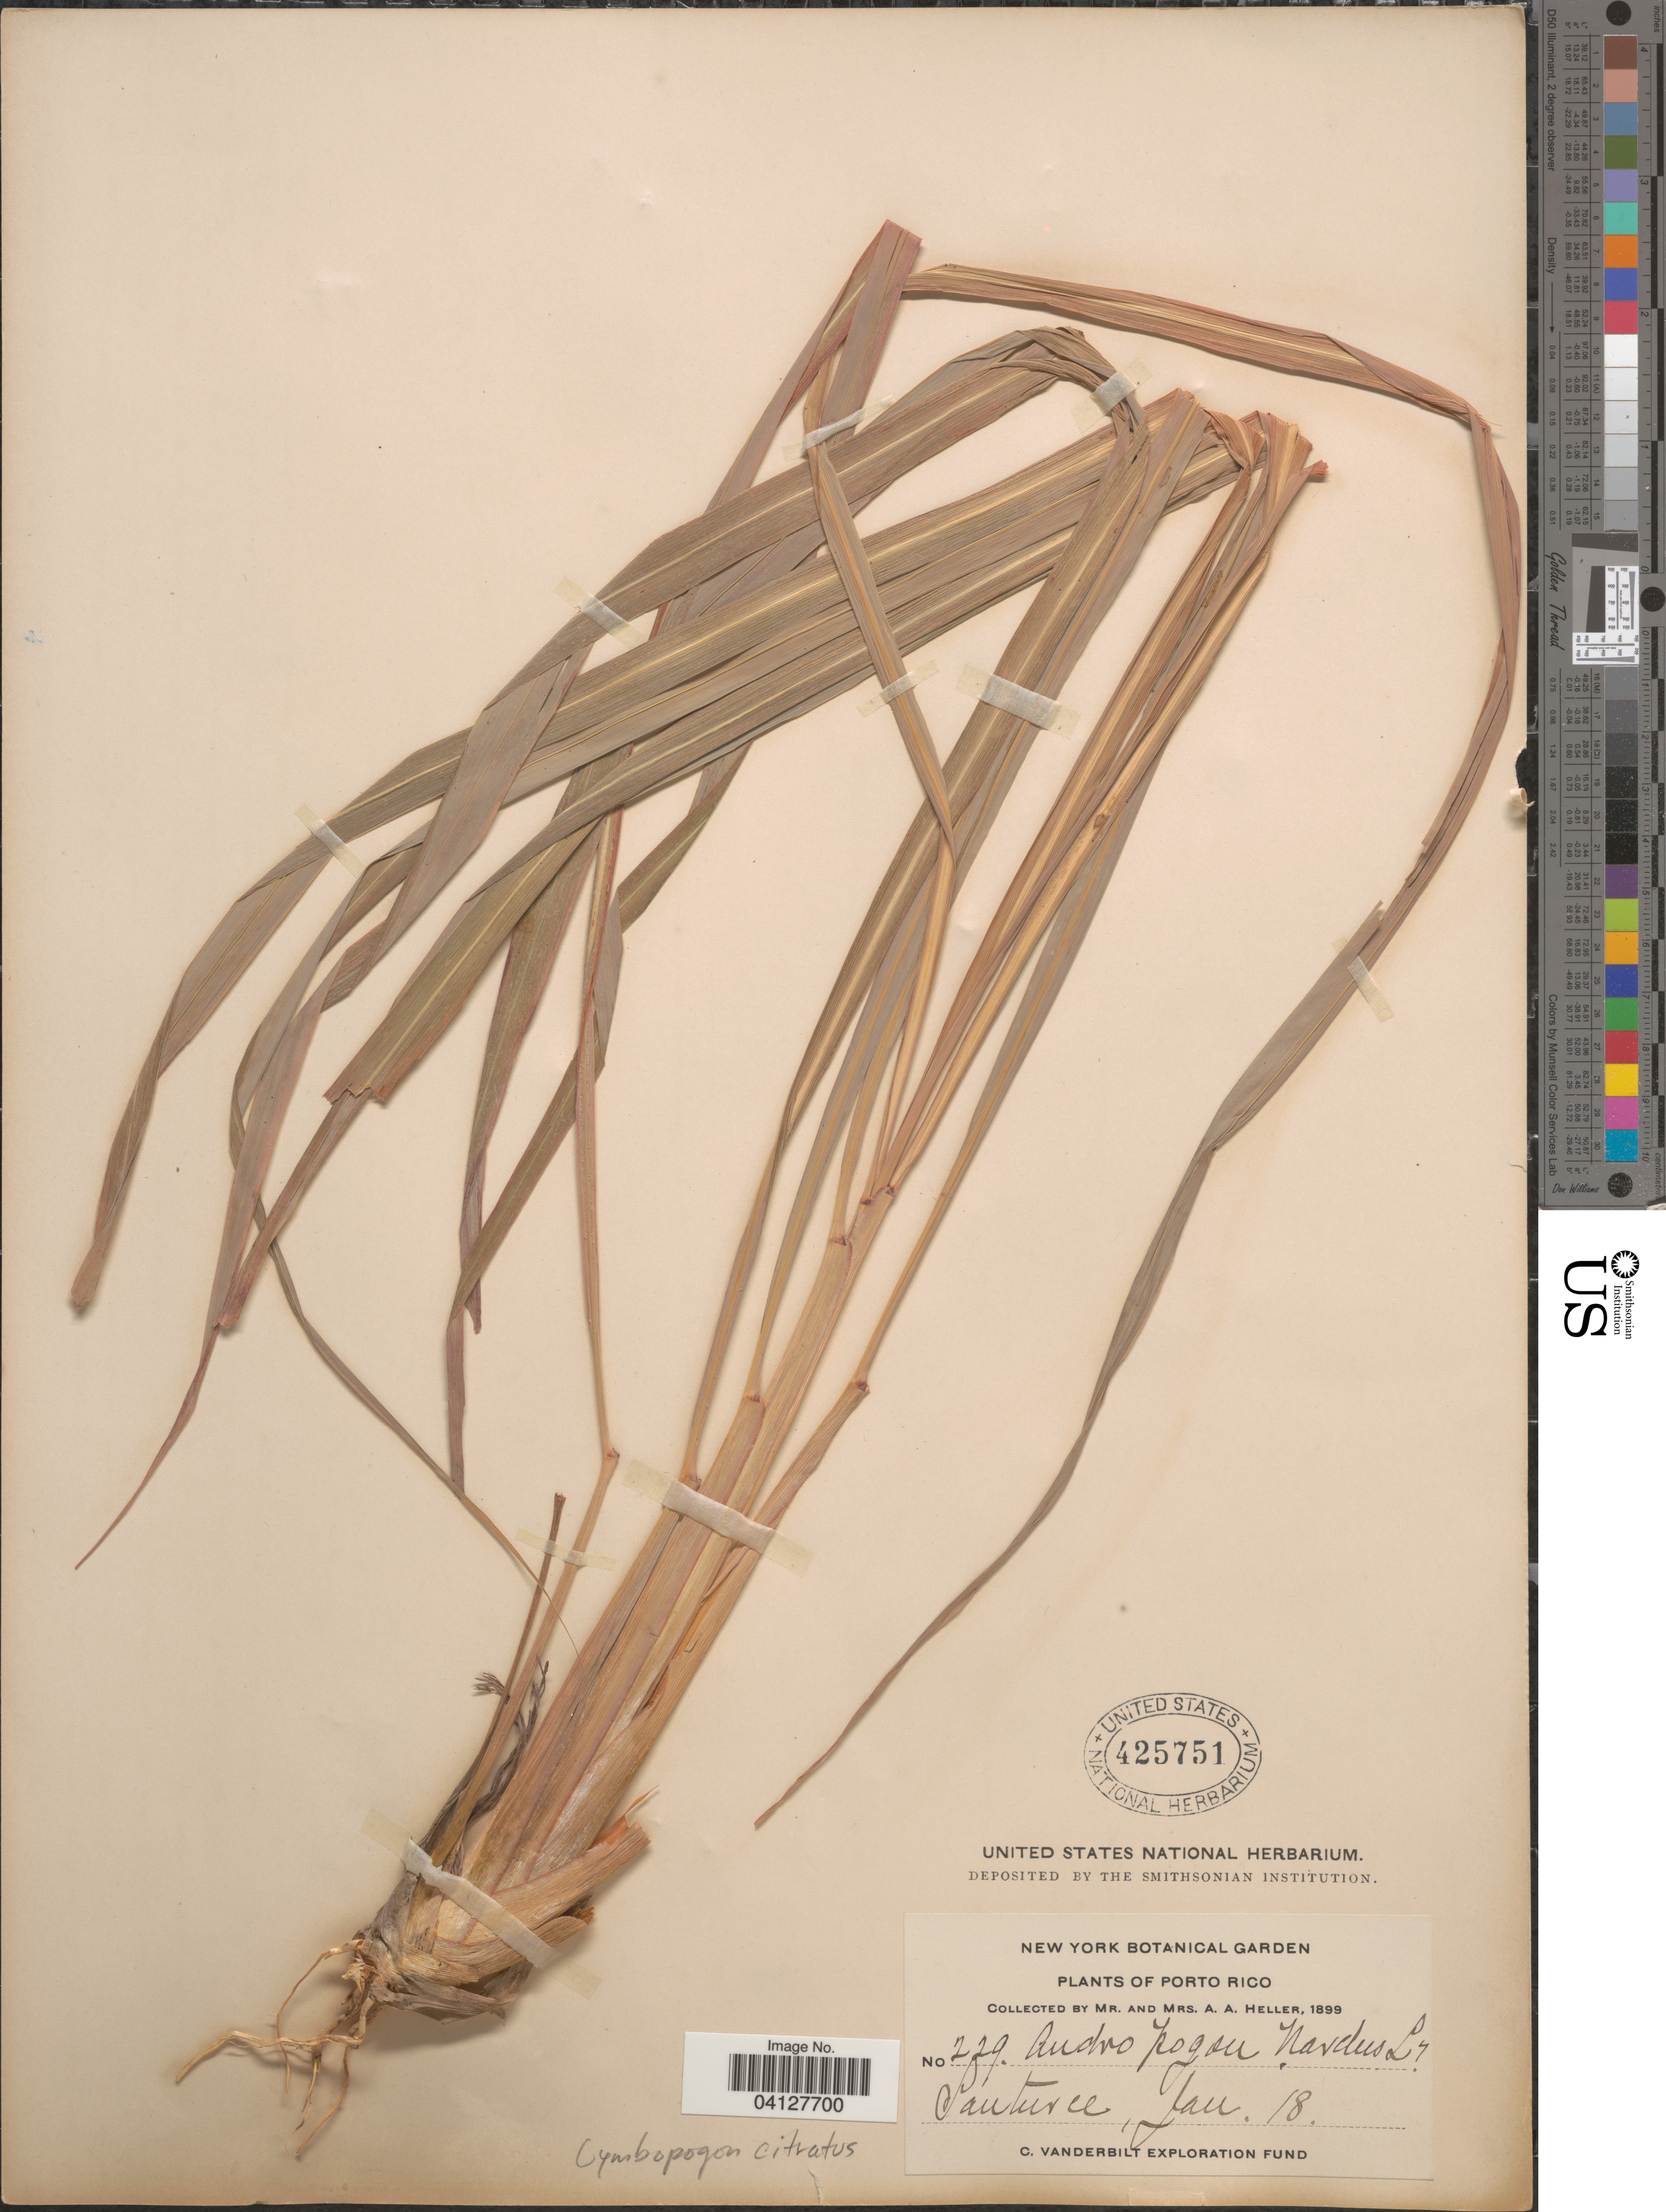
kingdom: Plantae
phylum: Tracheophyta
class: Liliopsida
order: Poales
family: Poaceae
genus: Cymbopogon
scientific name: Cymbopogon citratus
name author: (DC.) Stapf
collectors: A. A. Heller & E. G. Heller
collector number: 229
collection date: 1899-01-18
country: Puerto Rico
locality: Porto Rico. Santurce. C. Vanderbilt Exploration Fund [unsure placement].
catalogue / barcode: US 425751